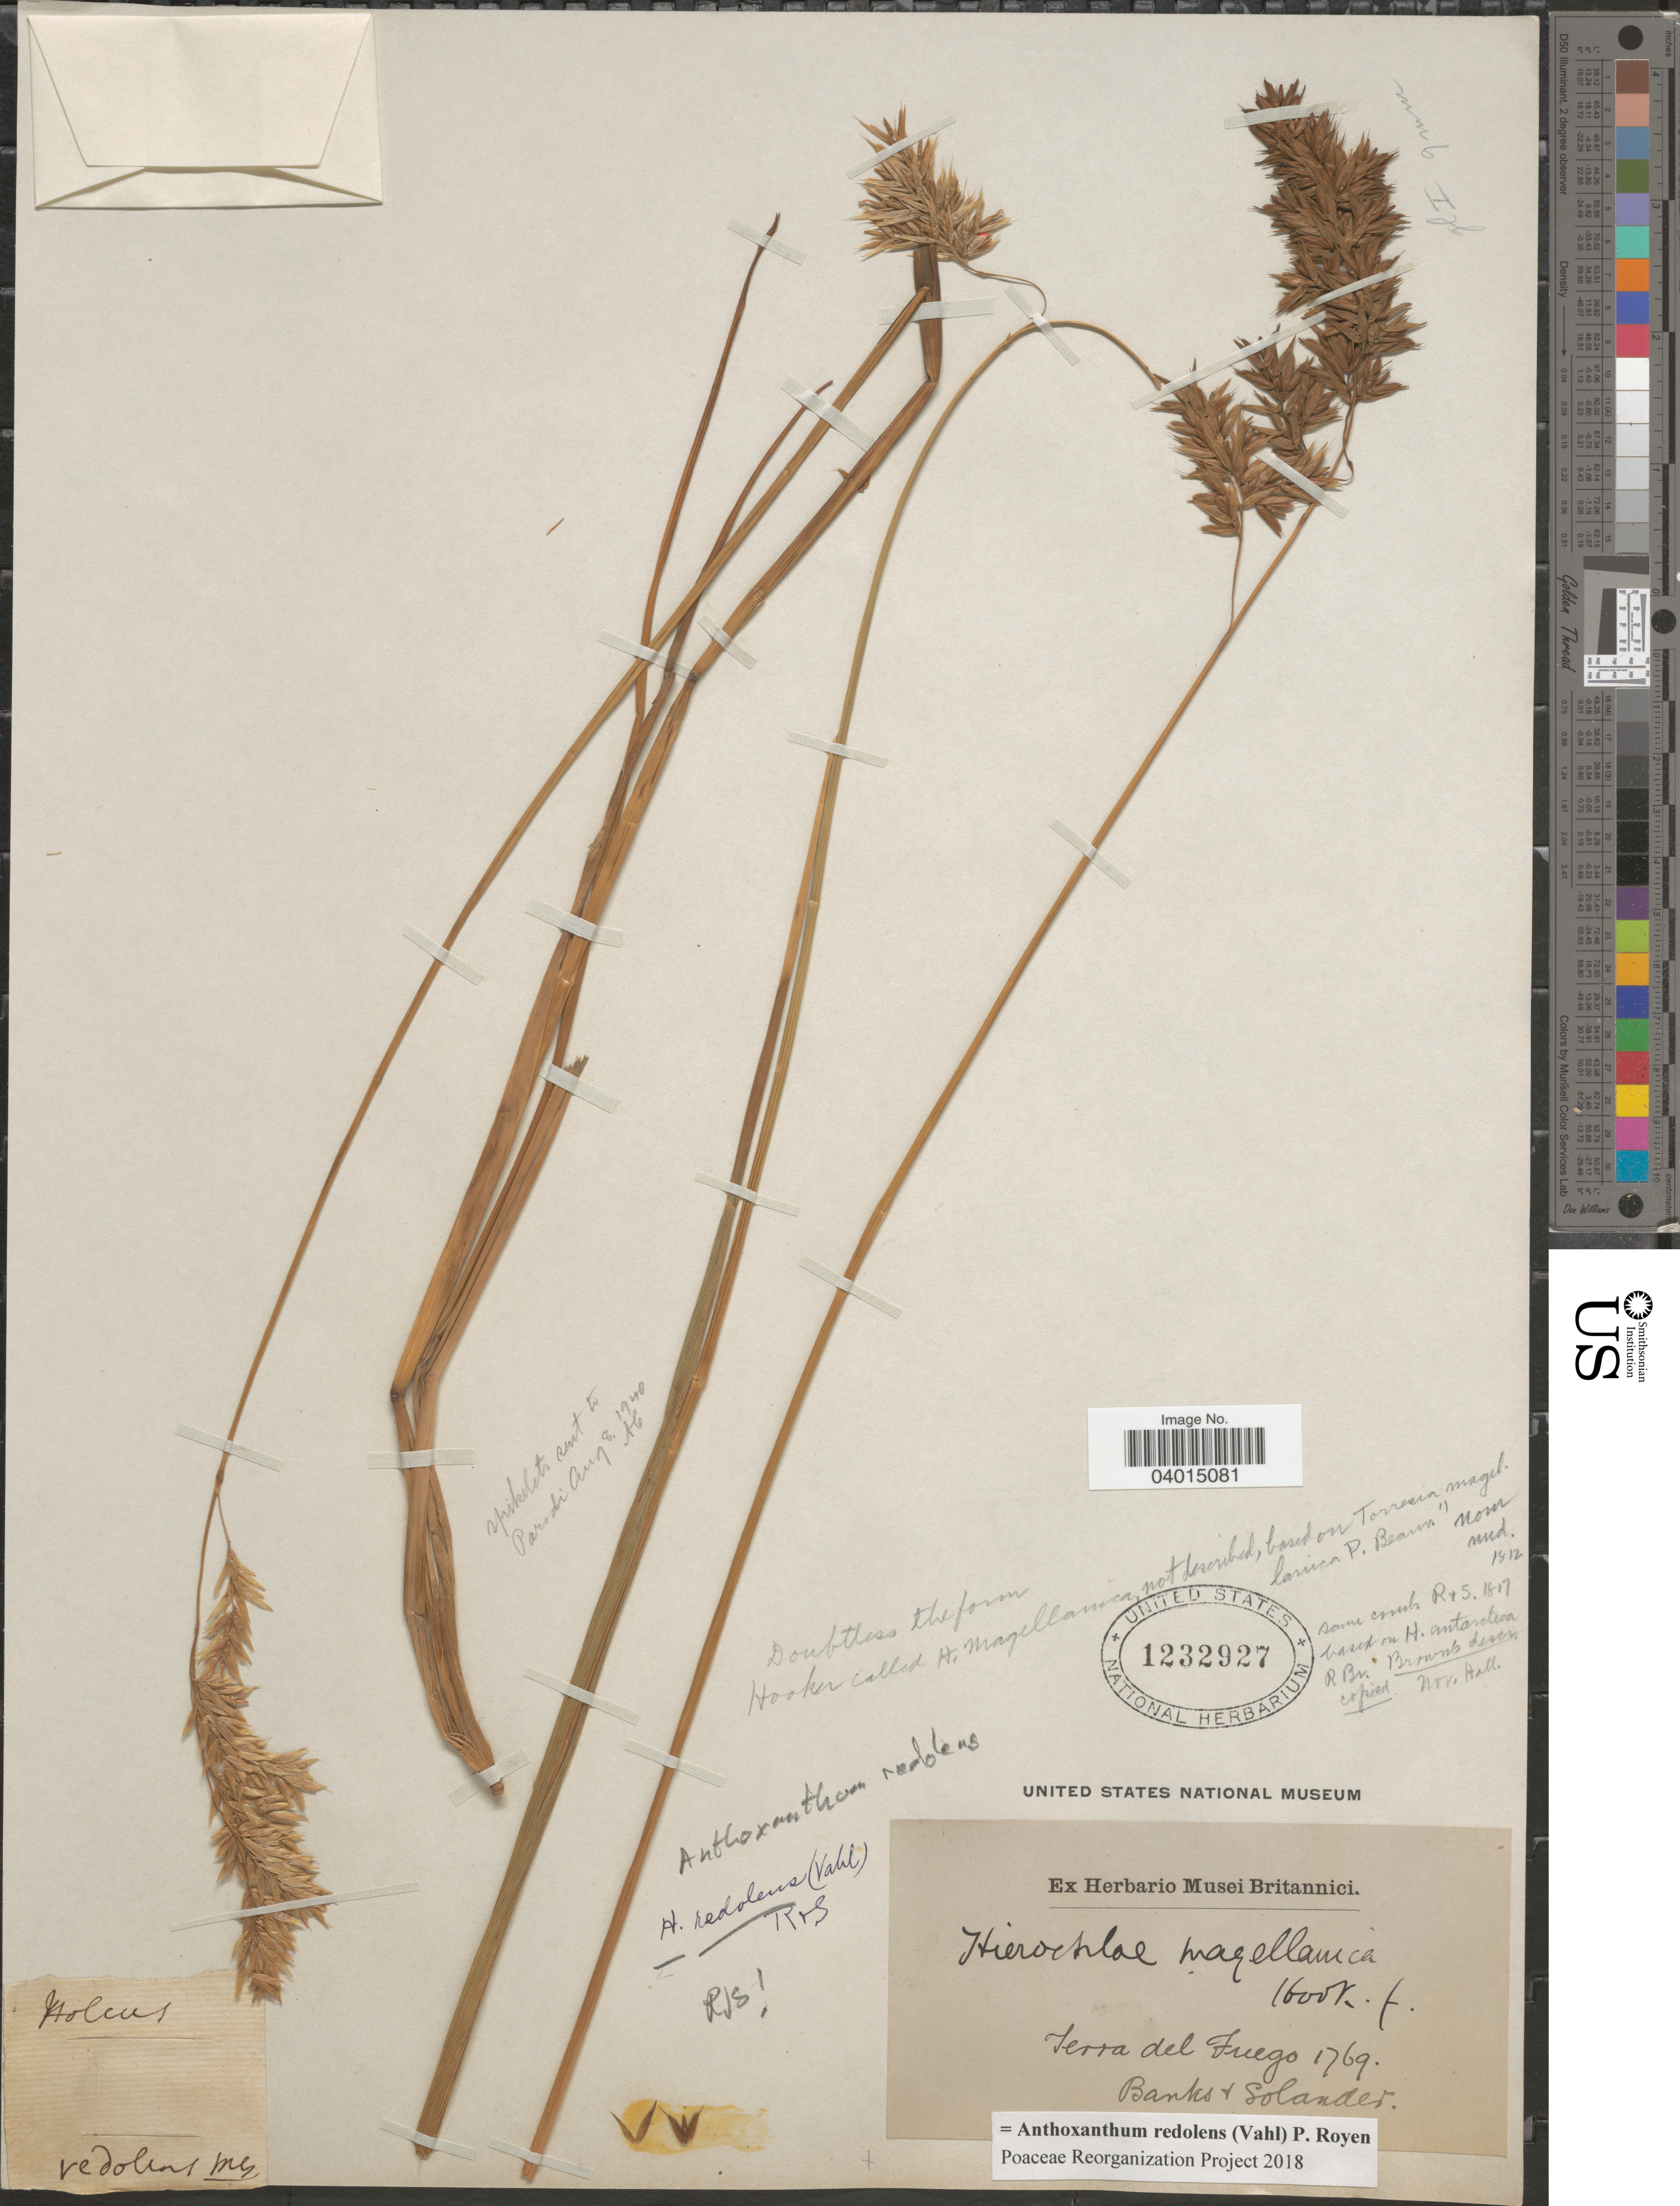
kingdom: Plantae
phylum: Tracheophyta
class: Liliopsida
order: Poales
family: Poaceae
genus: Anthoxanthum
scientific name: Anthoxanthum redolens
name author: (Vahl) P. Royen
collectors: -- Banks & -- Solander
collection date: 1769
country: Argentina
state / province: Tierra del Fuego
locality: Terra del Fuego.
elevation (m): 488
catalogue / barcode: US 1232927